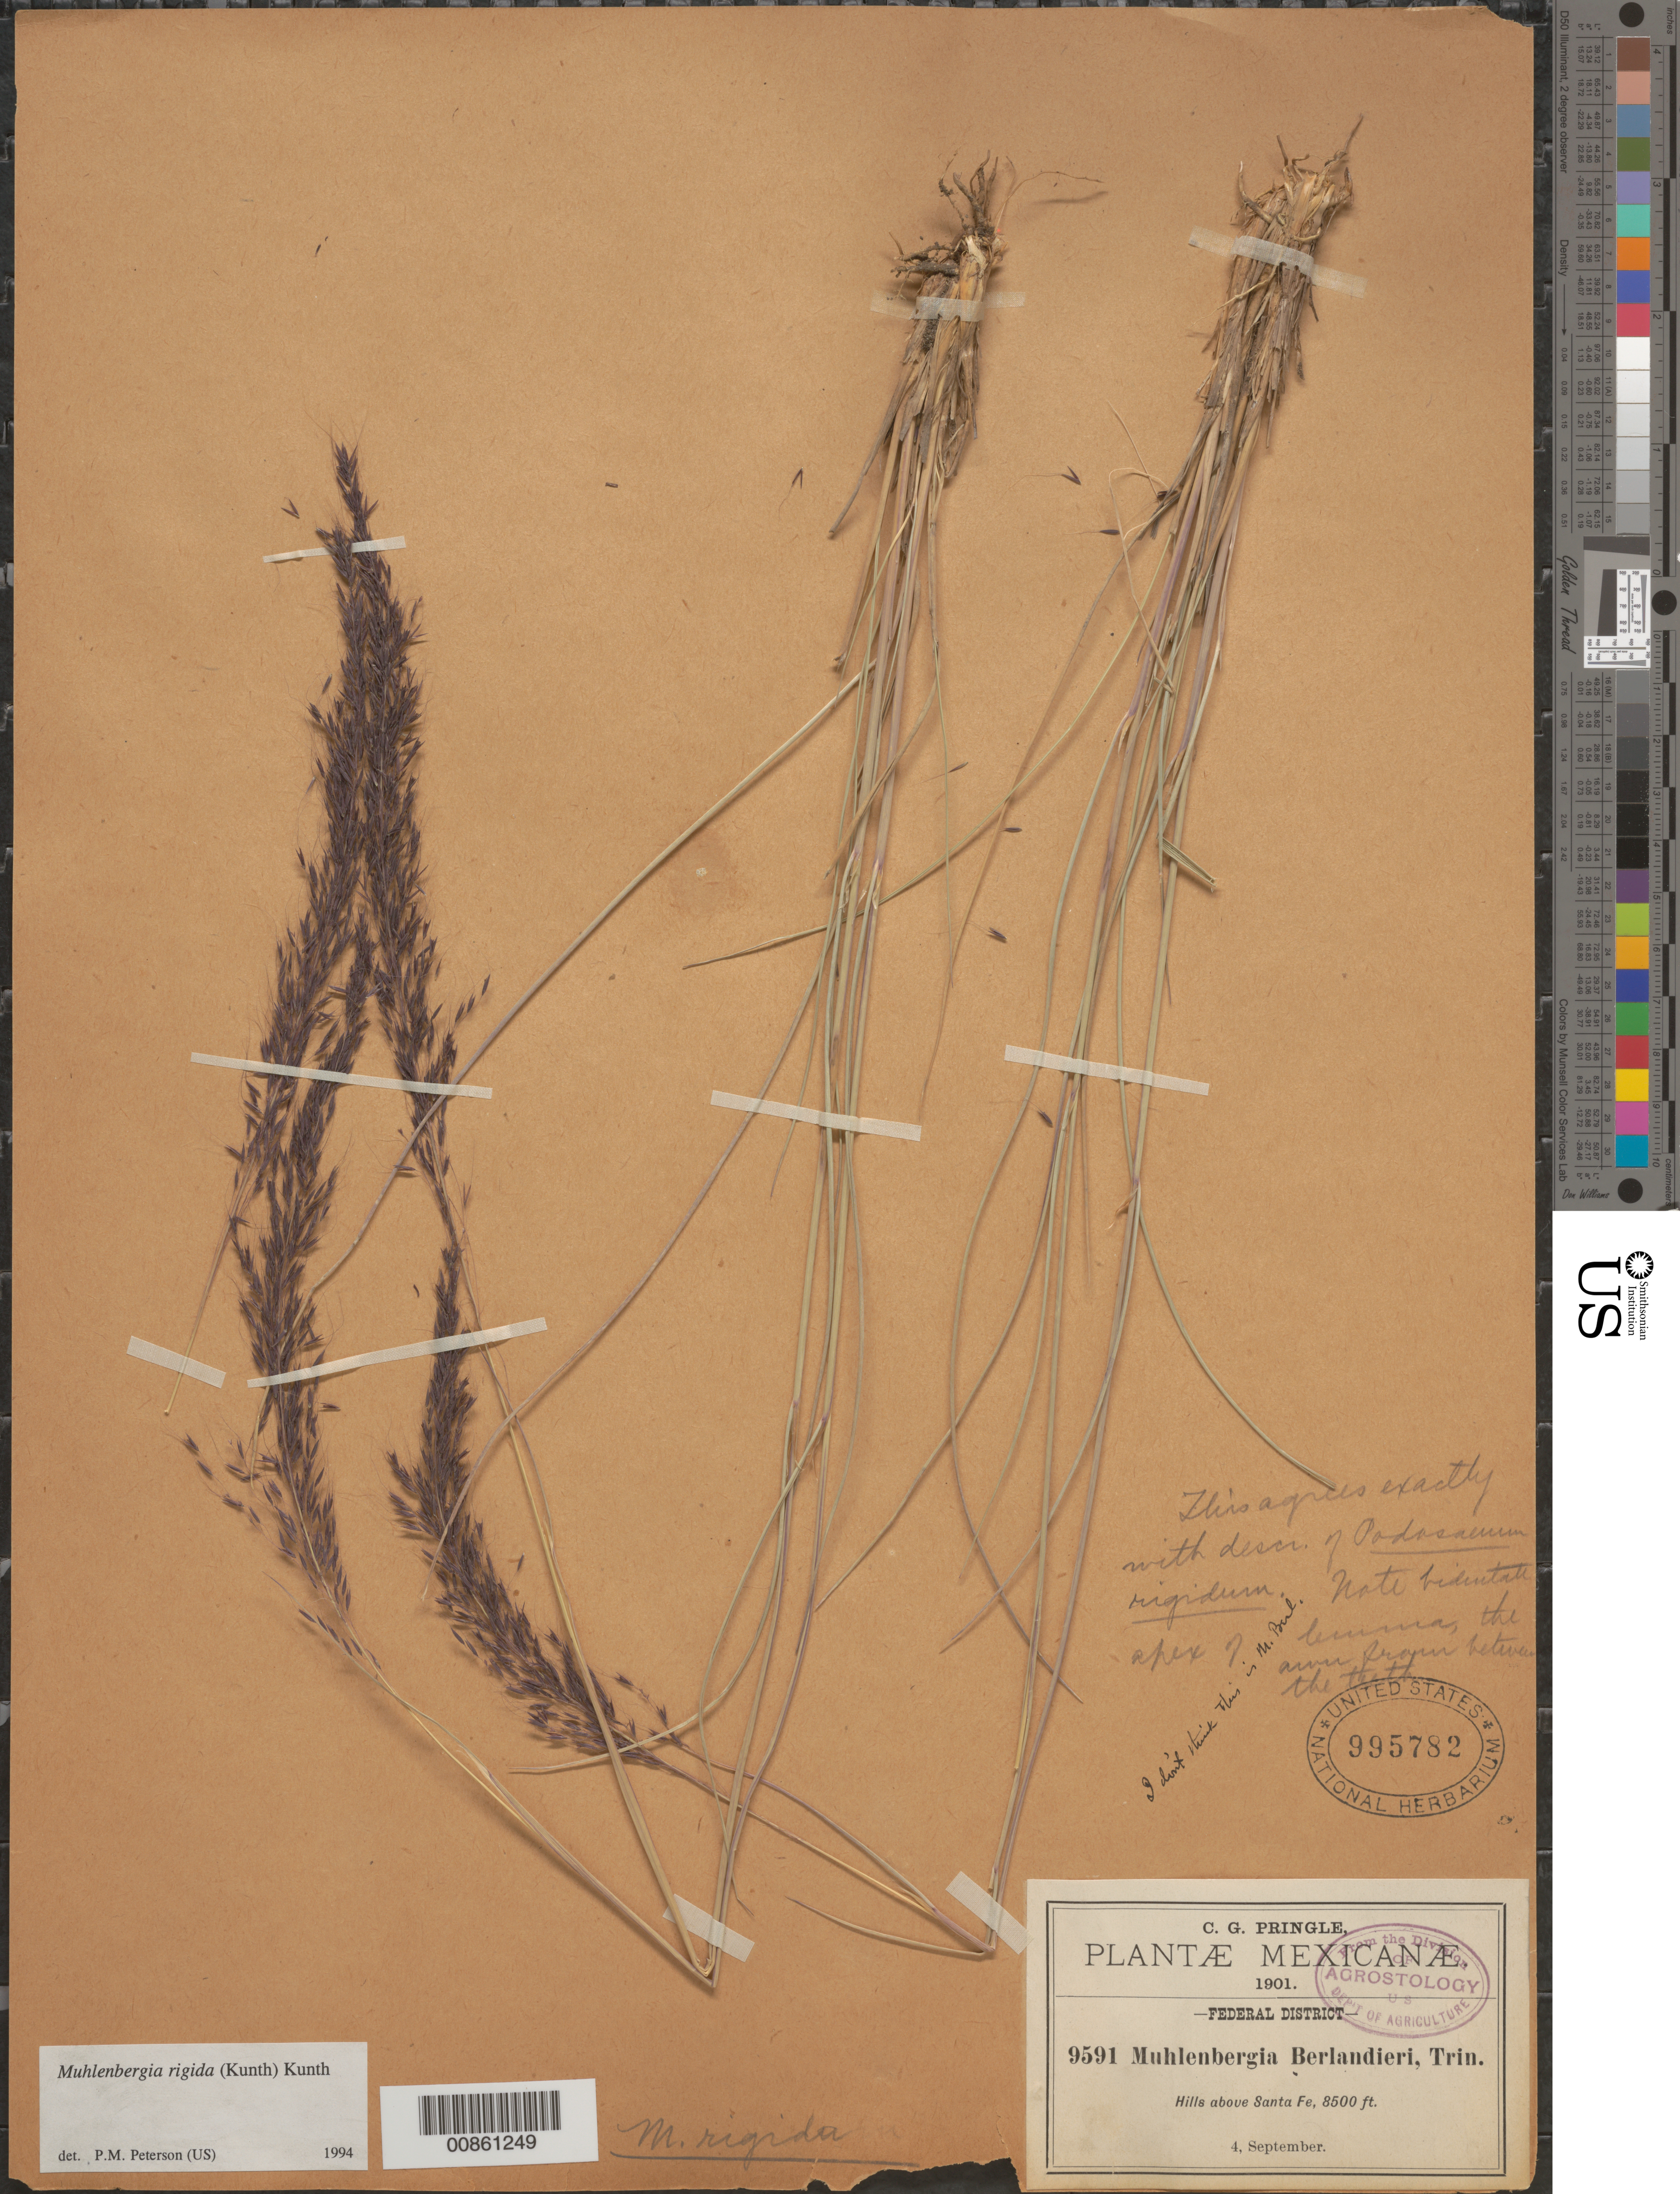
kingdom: Plantae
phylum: Tracheophyta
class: Liliopsida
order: Poales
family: Poaceae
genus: Muhlenbergia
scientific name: Muhlenbergia rigida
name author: (Kunth) Kunth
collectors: C. G. Pringle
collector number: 9591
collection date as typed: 04 Sep 1901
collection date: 1901-09-04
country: Mexico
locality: Above Santa Fe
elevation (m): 2591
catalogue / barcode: US 995782